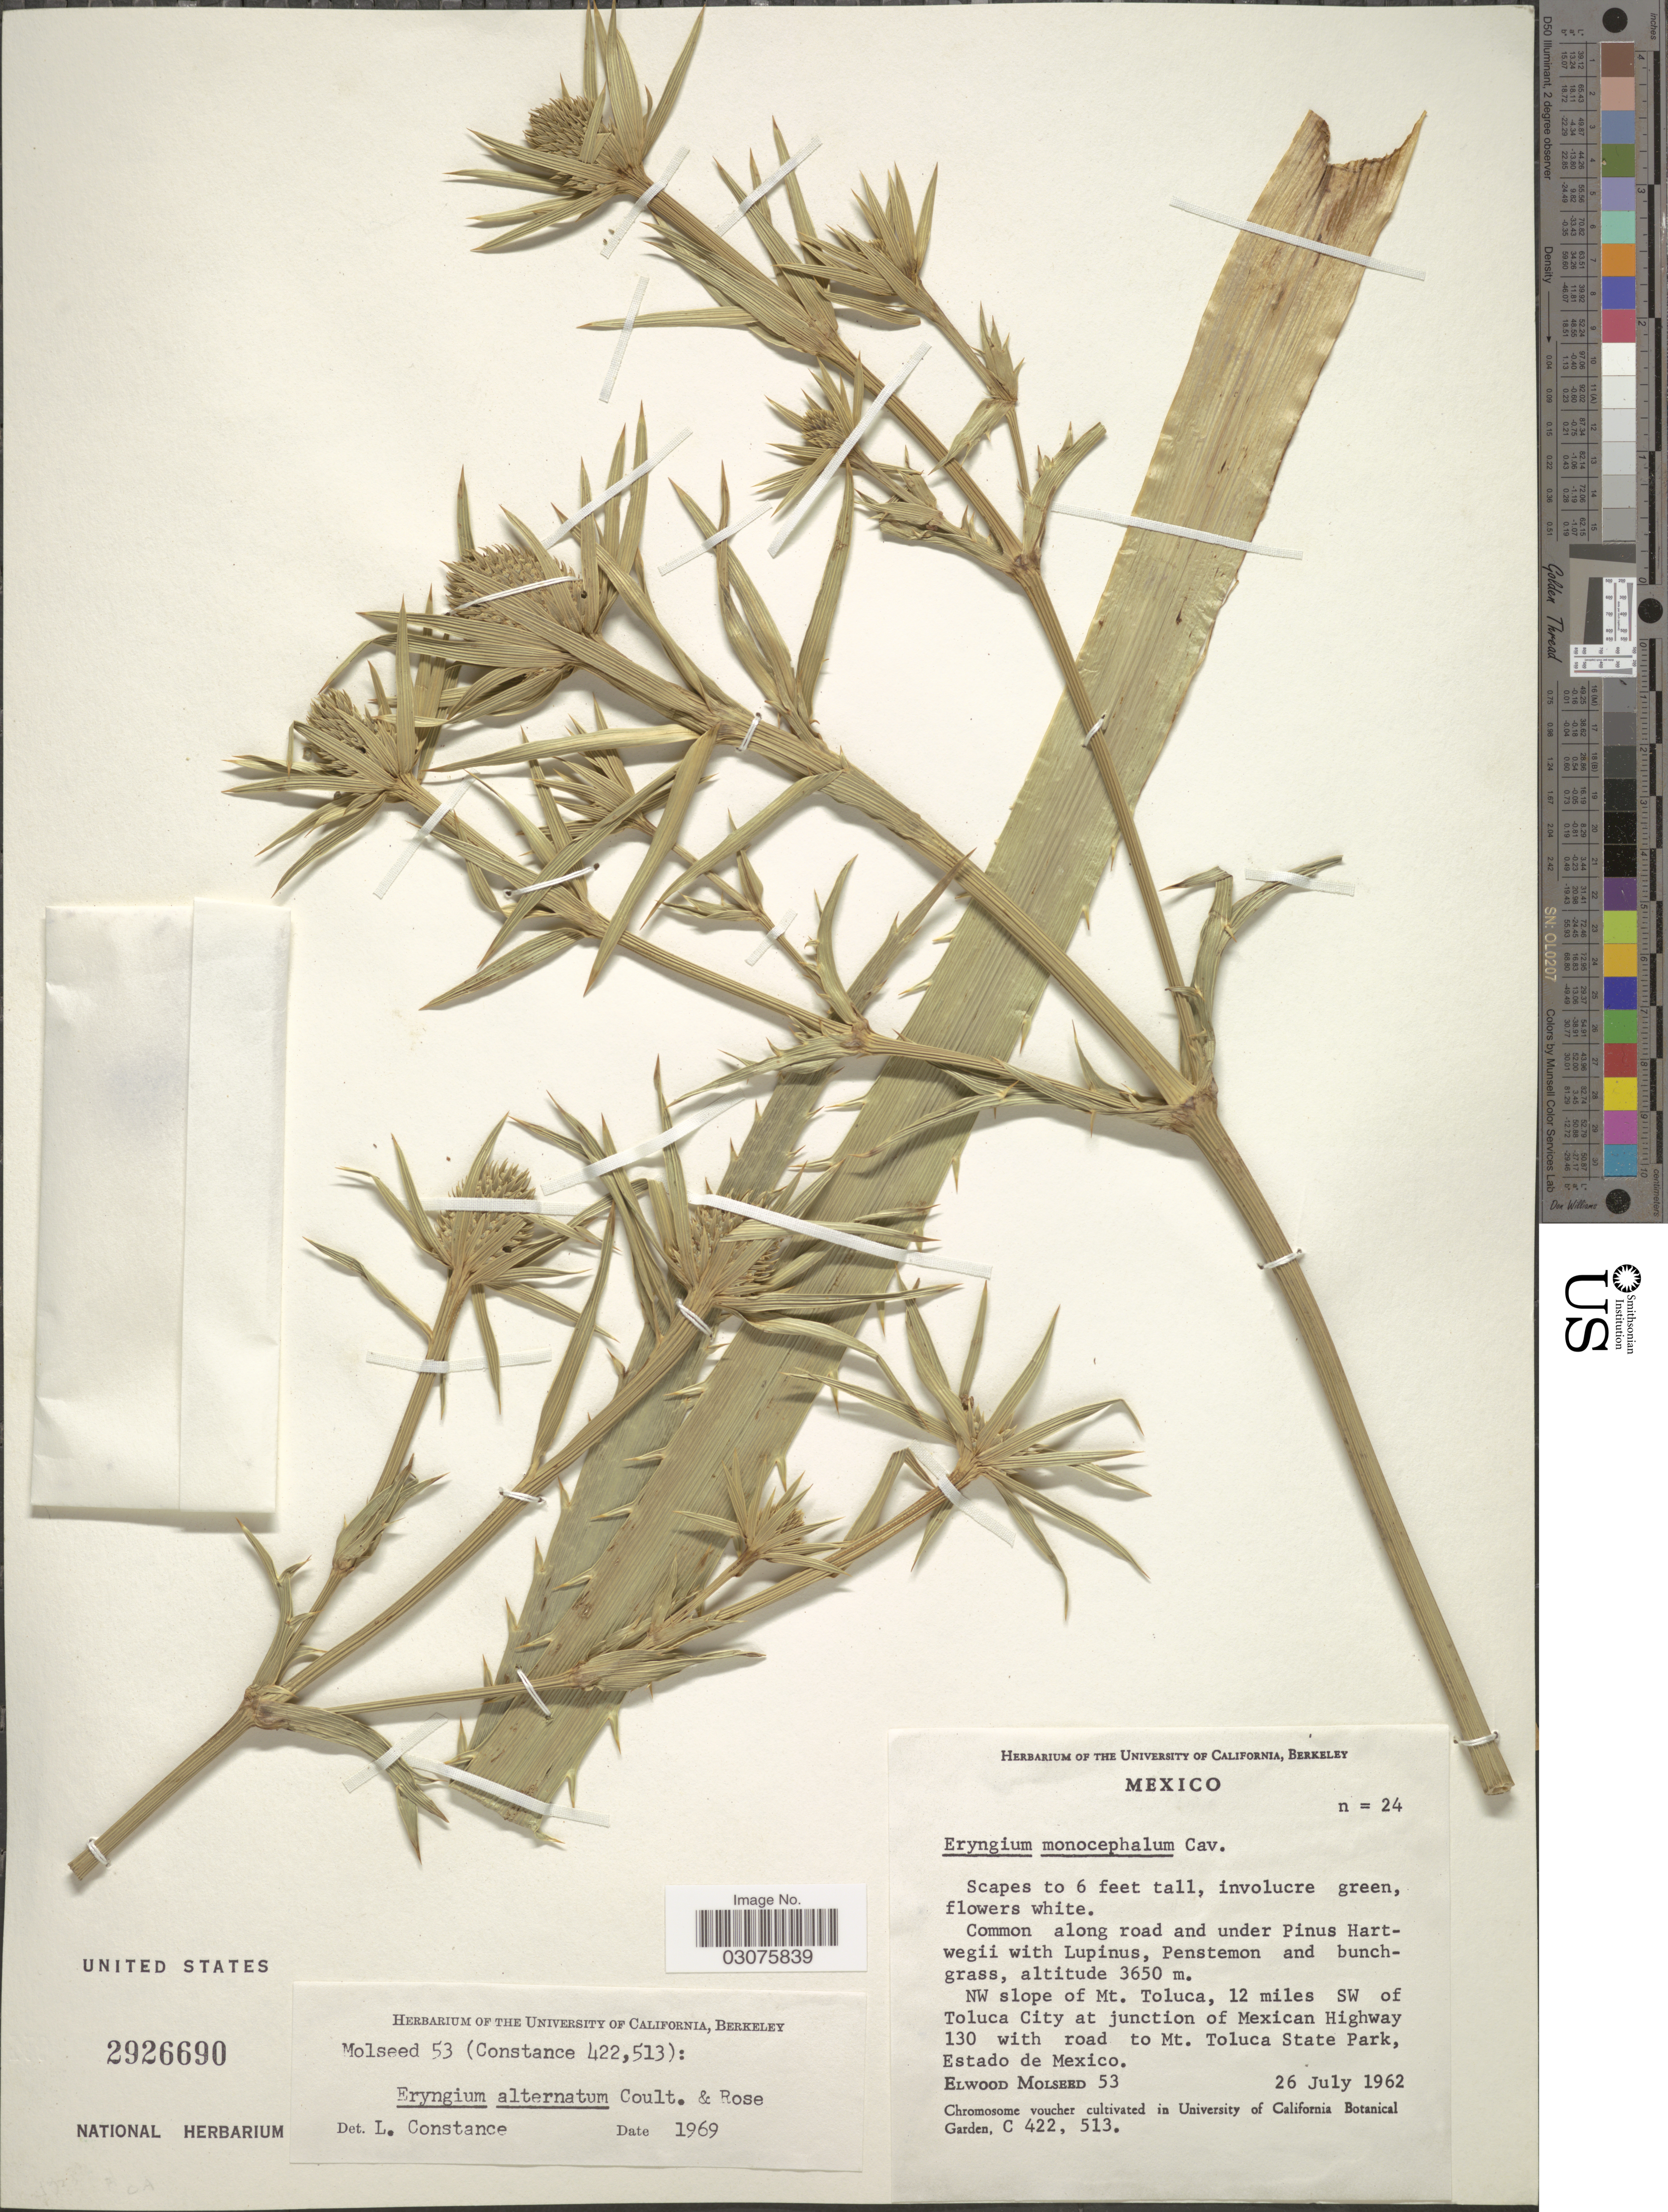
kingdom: Plantae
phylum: Tracheophyta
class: Magnoliopsida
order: Apiales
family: Apiaceae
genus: Eryngium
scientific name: Eryngium monocephalum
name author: Cav.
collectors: E. Molseed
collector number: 53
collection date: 1962-07-26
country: Mexico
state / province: México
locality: NW slope of Mt. Toluca, 12 miles SW of Toluca City at junction of Mexican Highway 130 with road to Mt. Toluca State Park, Estado de Mexico.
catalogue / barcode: US 2926690